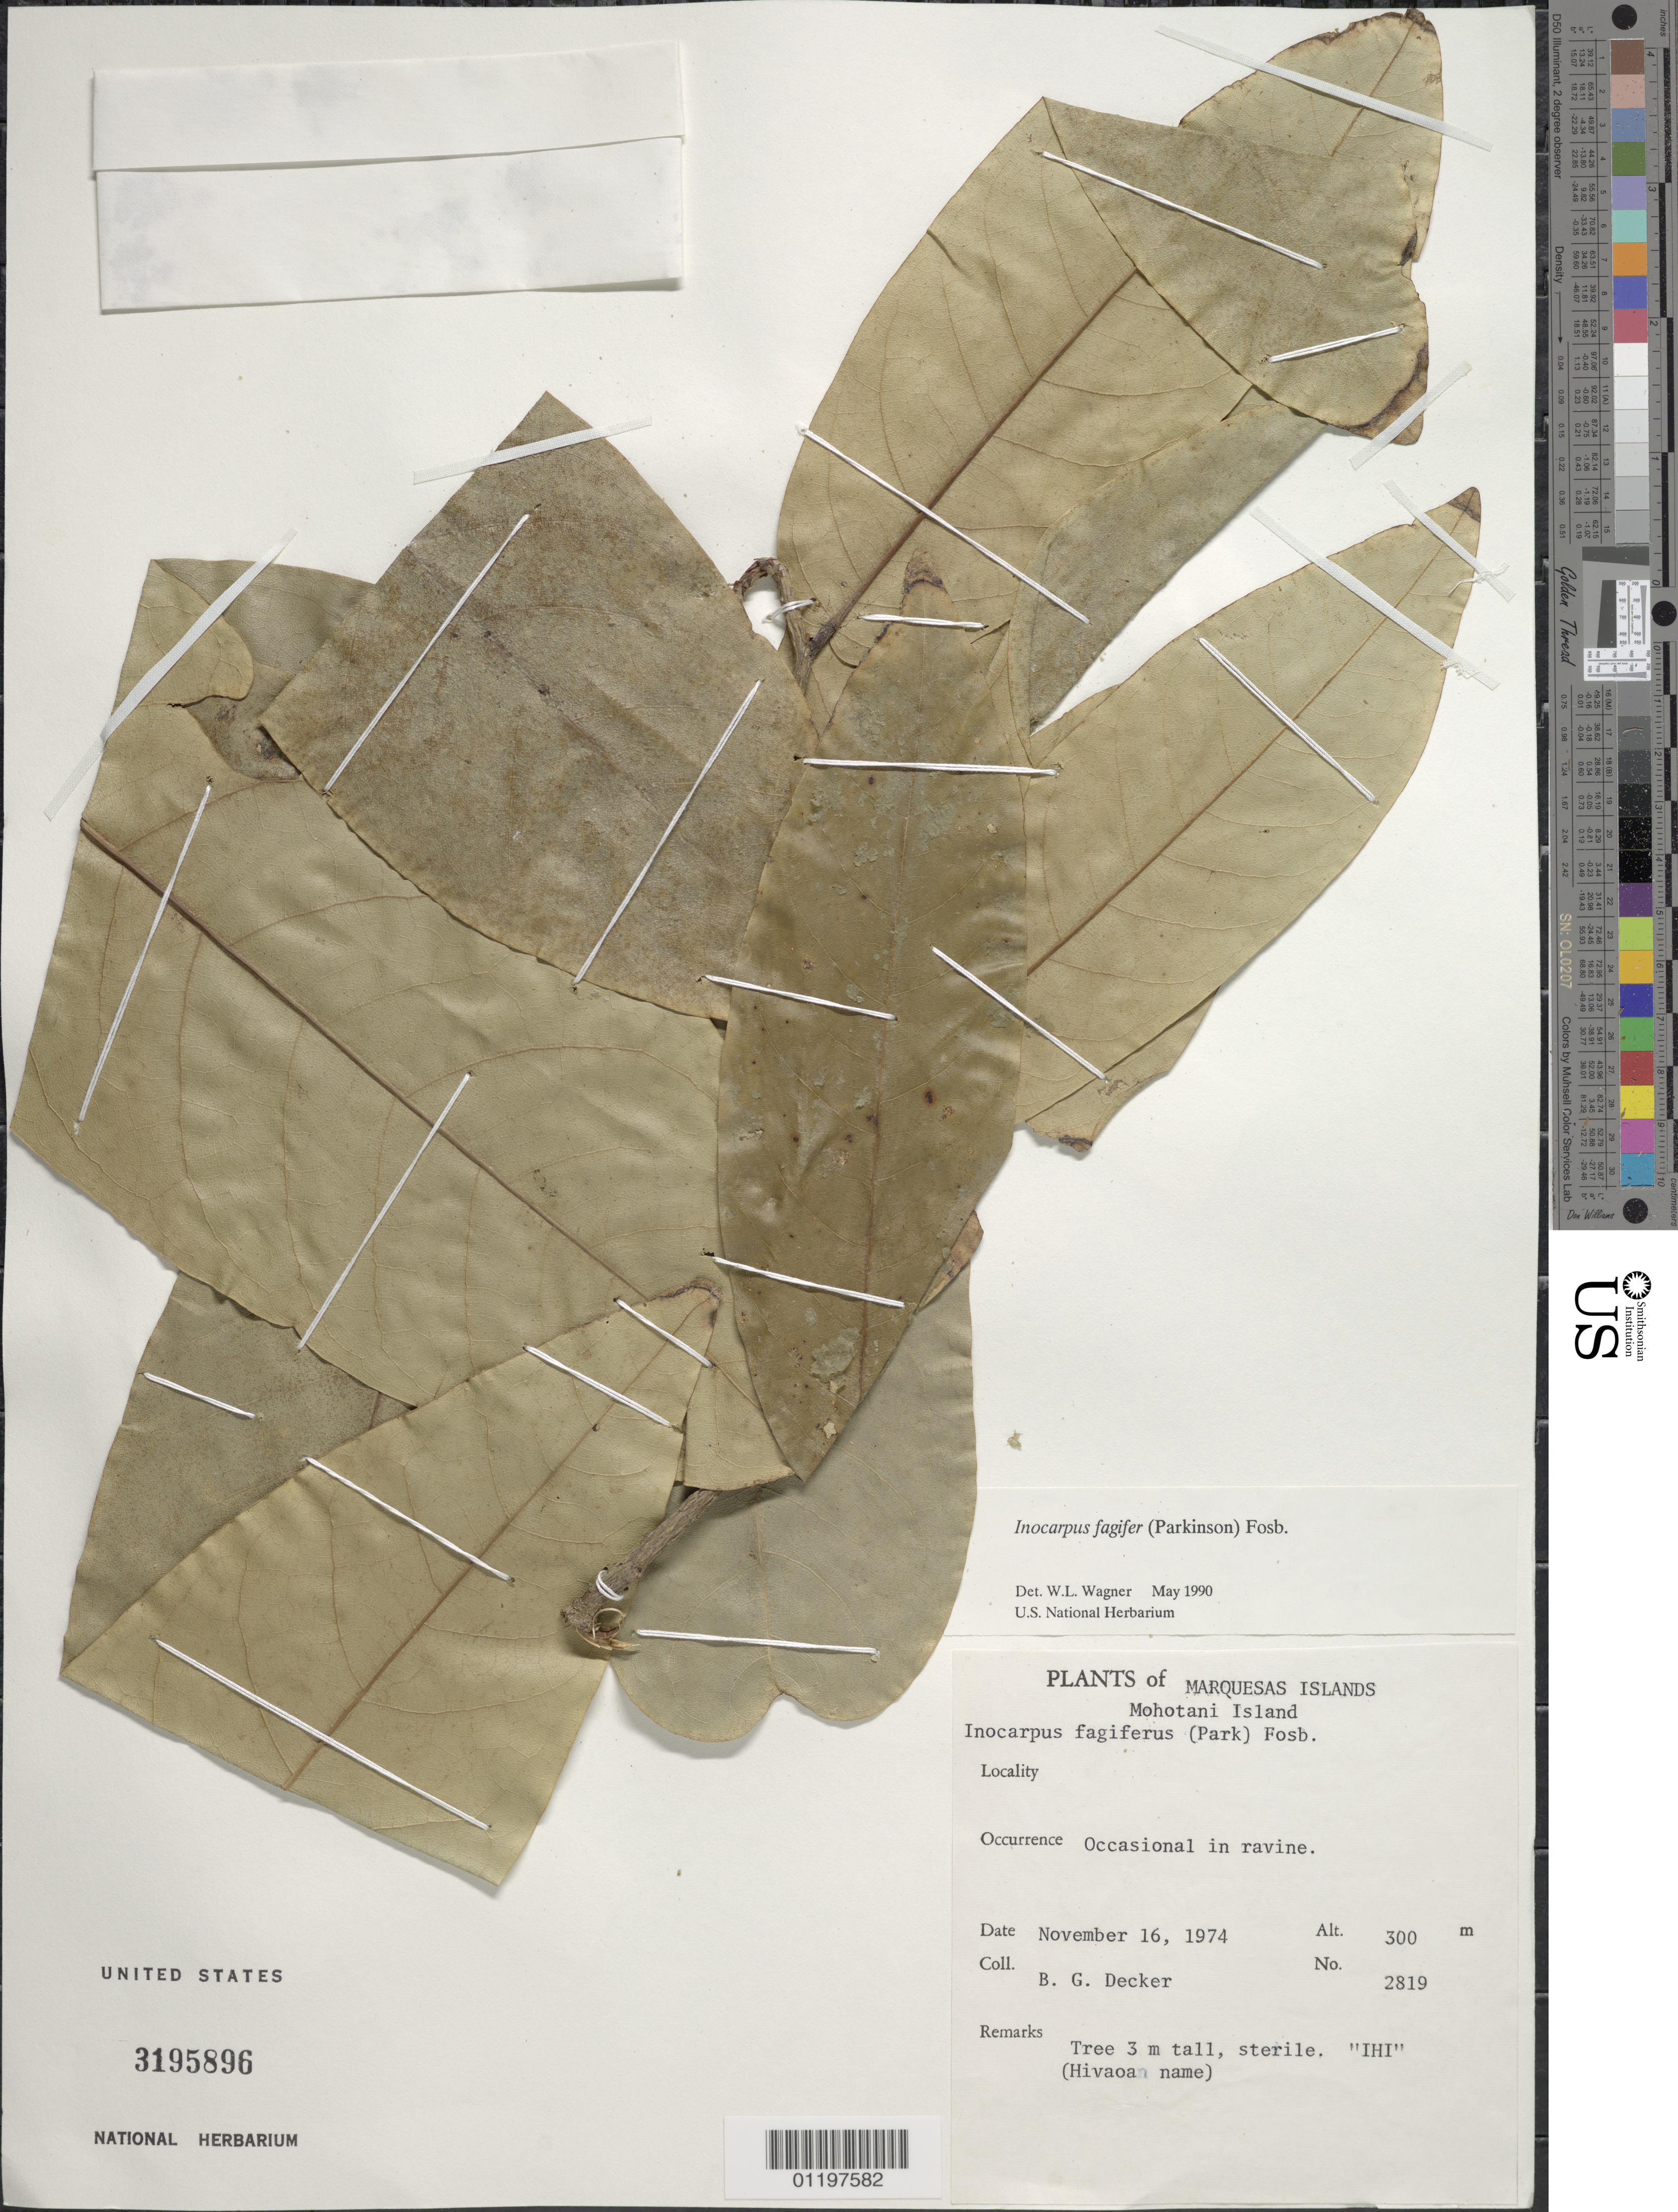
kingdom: Plantae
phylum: Tracheophyta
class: Magnoliopsida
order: Fabales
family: Fabaceae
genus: Inocarpus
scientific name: Inocarpus fagifer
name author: (Parkinson) Fosberg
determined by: Wagner, W. L., (BOT), Smithsonian Institution - National Museum of Natural History (UNITED STATES)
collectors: B. G. Decker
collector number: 2819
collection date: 1974-11-16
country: French Polynesia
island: Mohotani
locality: s.l.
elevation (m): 300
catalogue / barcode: US 3195896